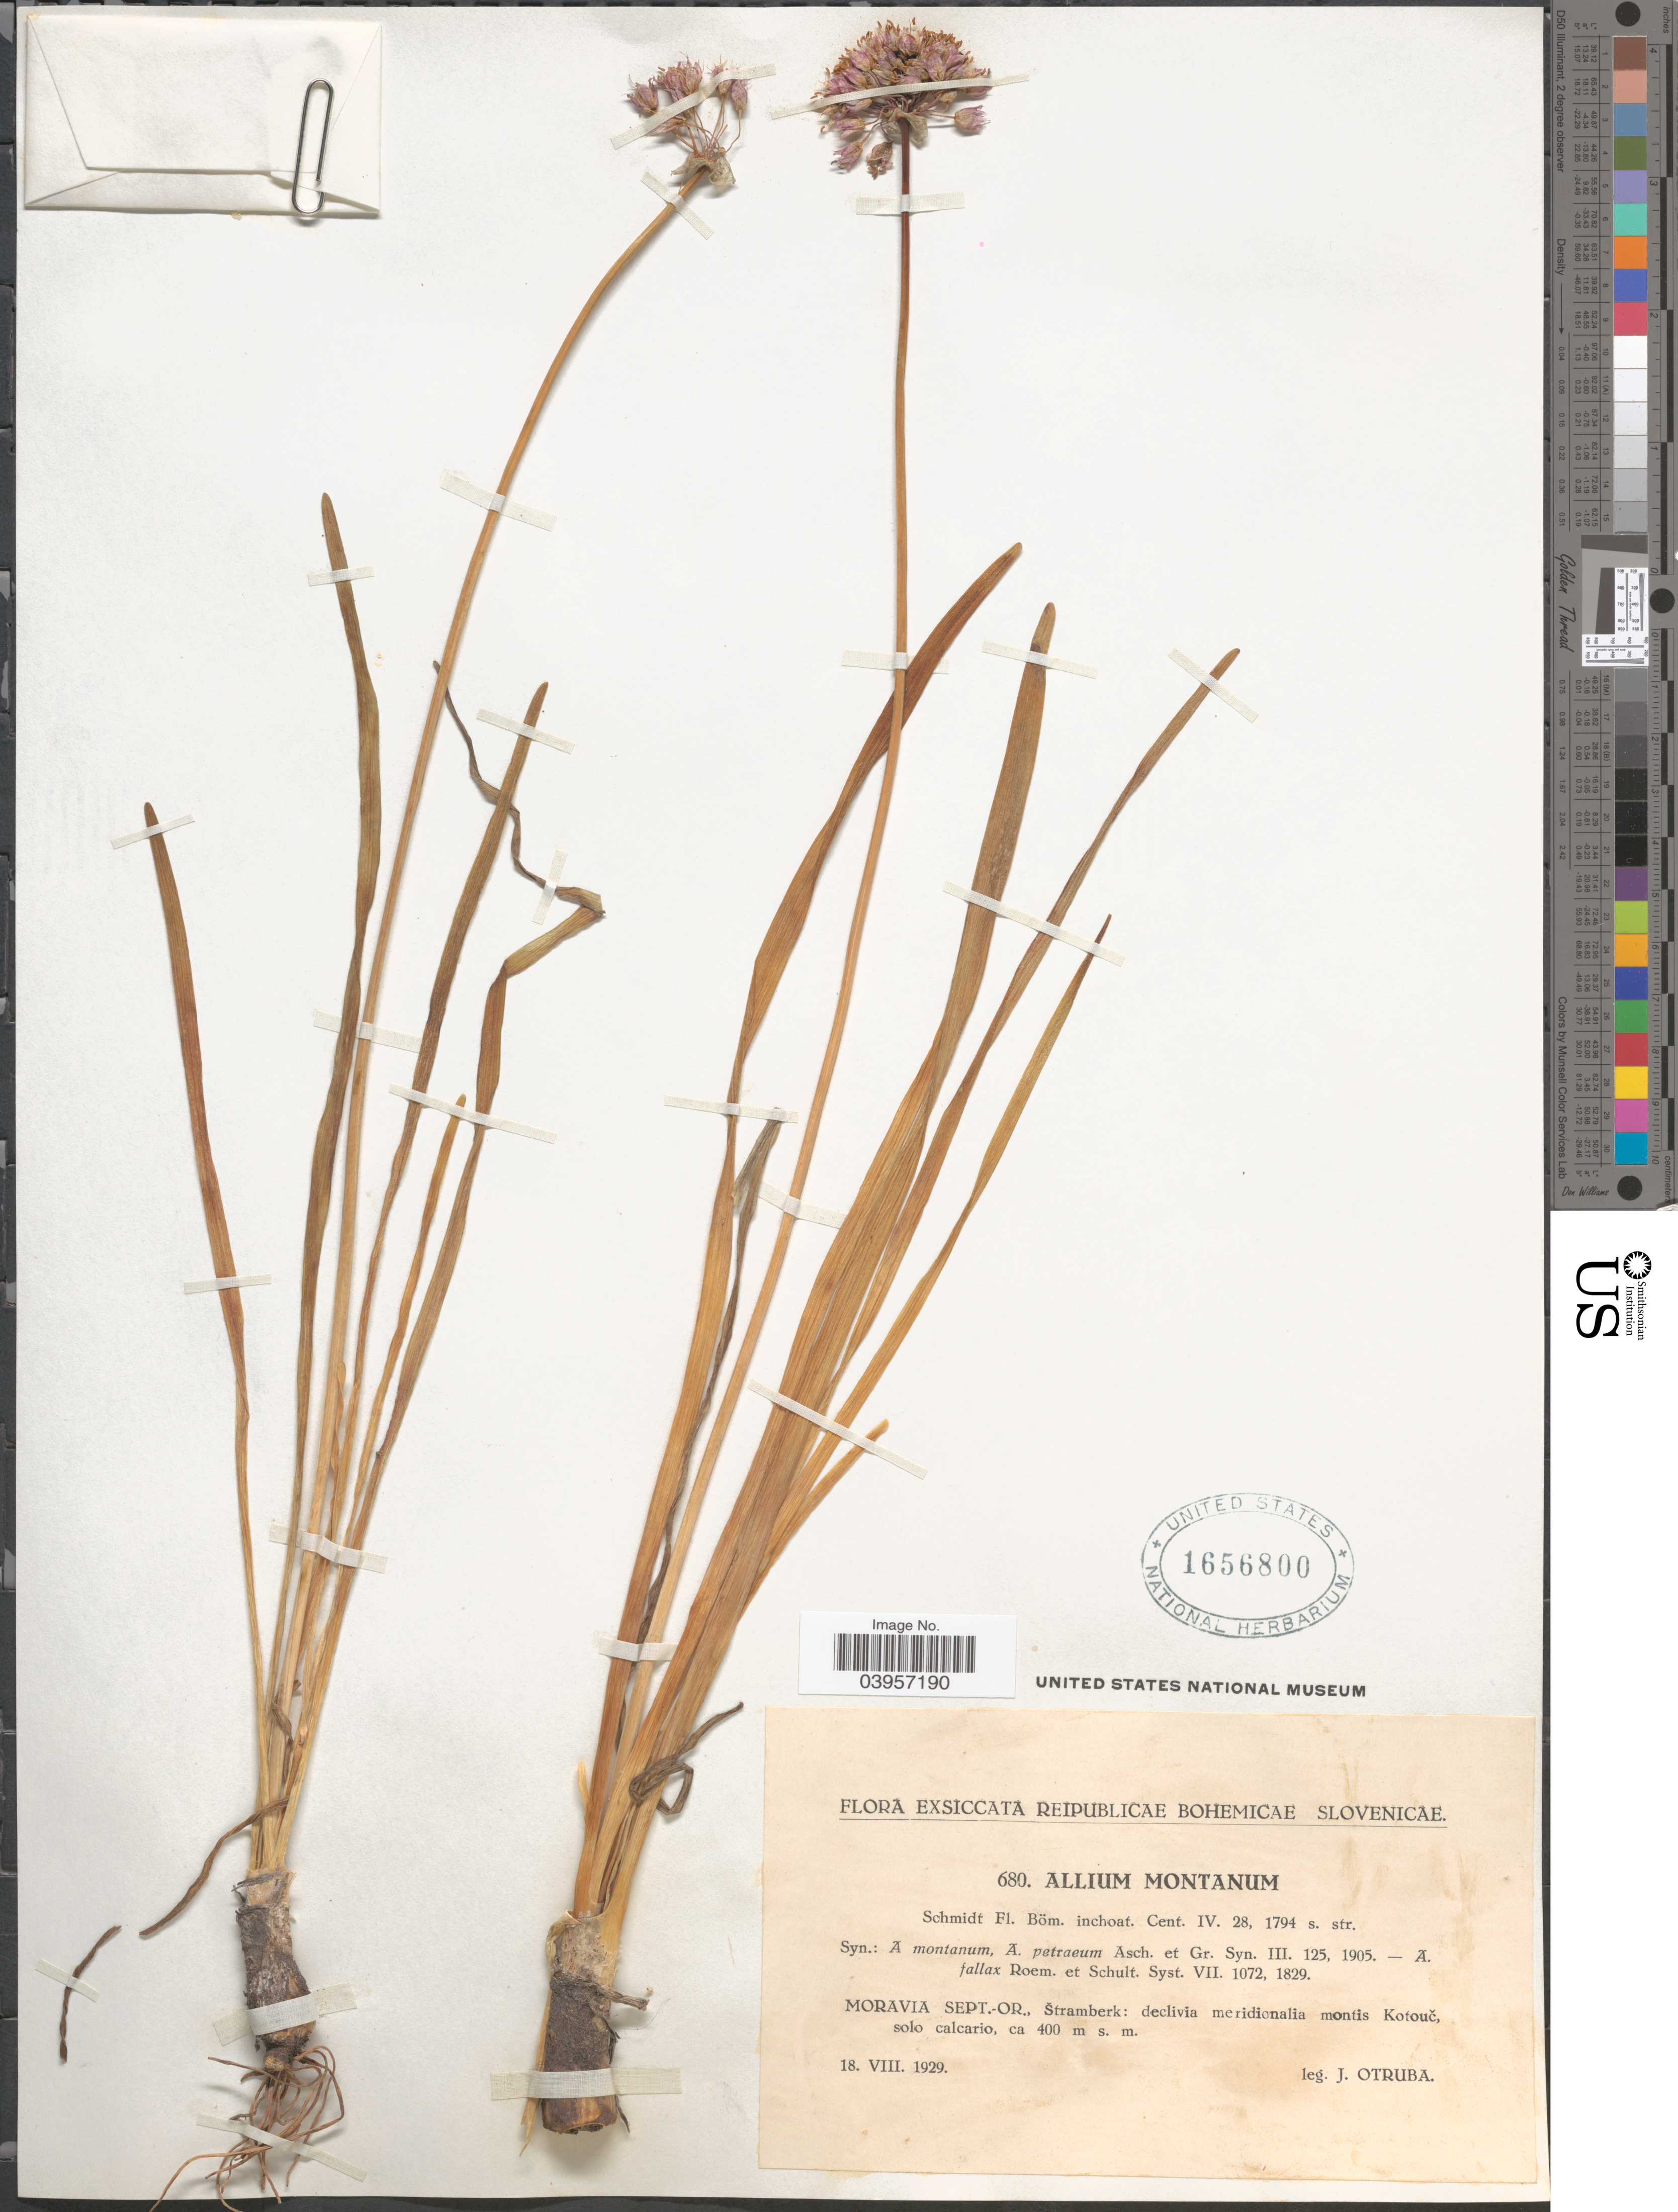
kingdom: Plantae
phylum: Tracheophyta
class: Liliopsida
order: Asparagales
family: Amaryllidaceae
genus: Allium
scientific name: Allium montanum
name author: Sm.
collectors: J. Otruba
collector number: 680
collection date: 1929-08-18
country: Czechia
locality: Moravia Sept.-Or., Stramberk: declivia meridionalia montis Kotoue, solo calcario.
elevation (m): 400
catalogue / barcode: US 1656800